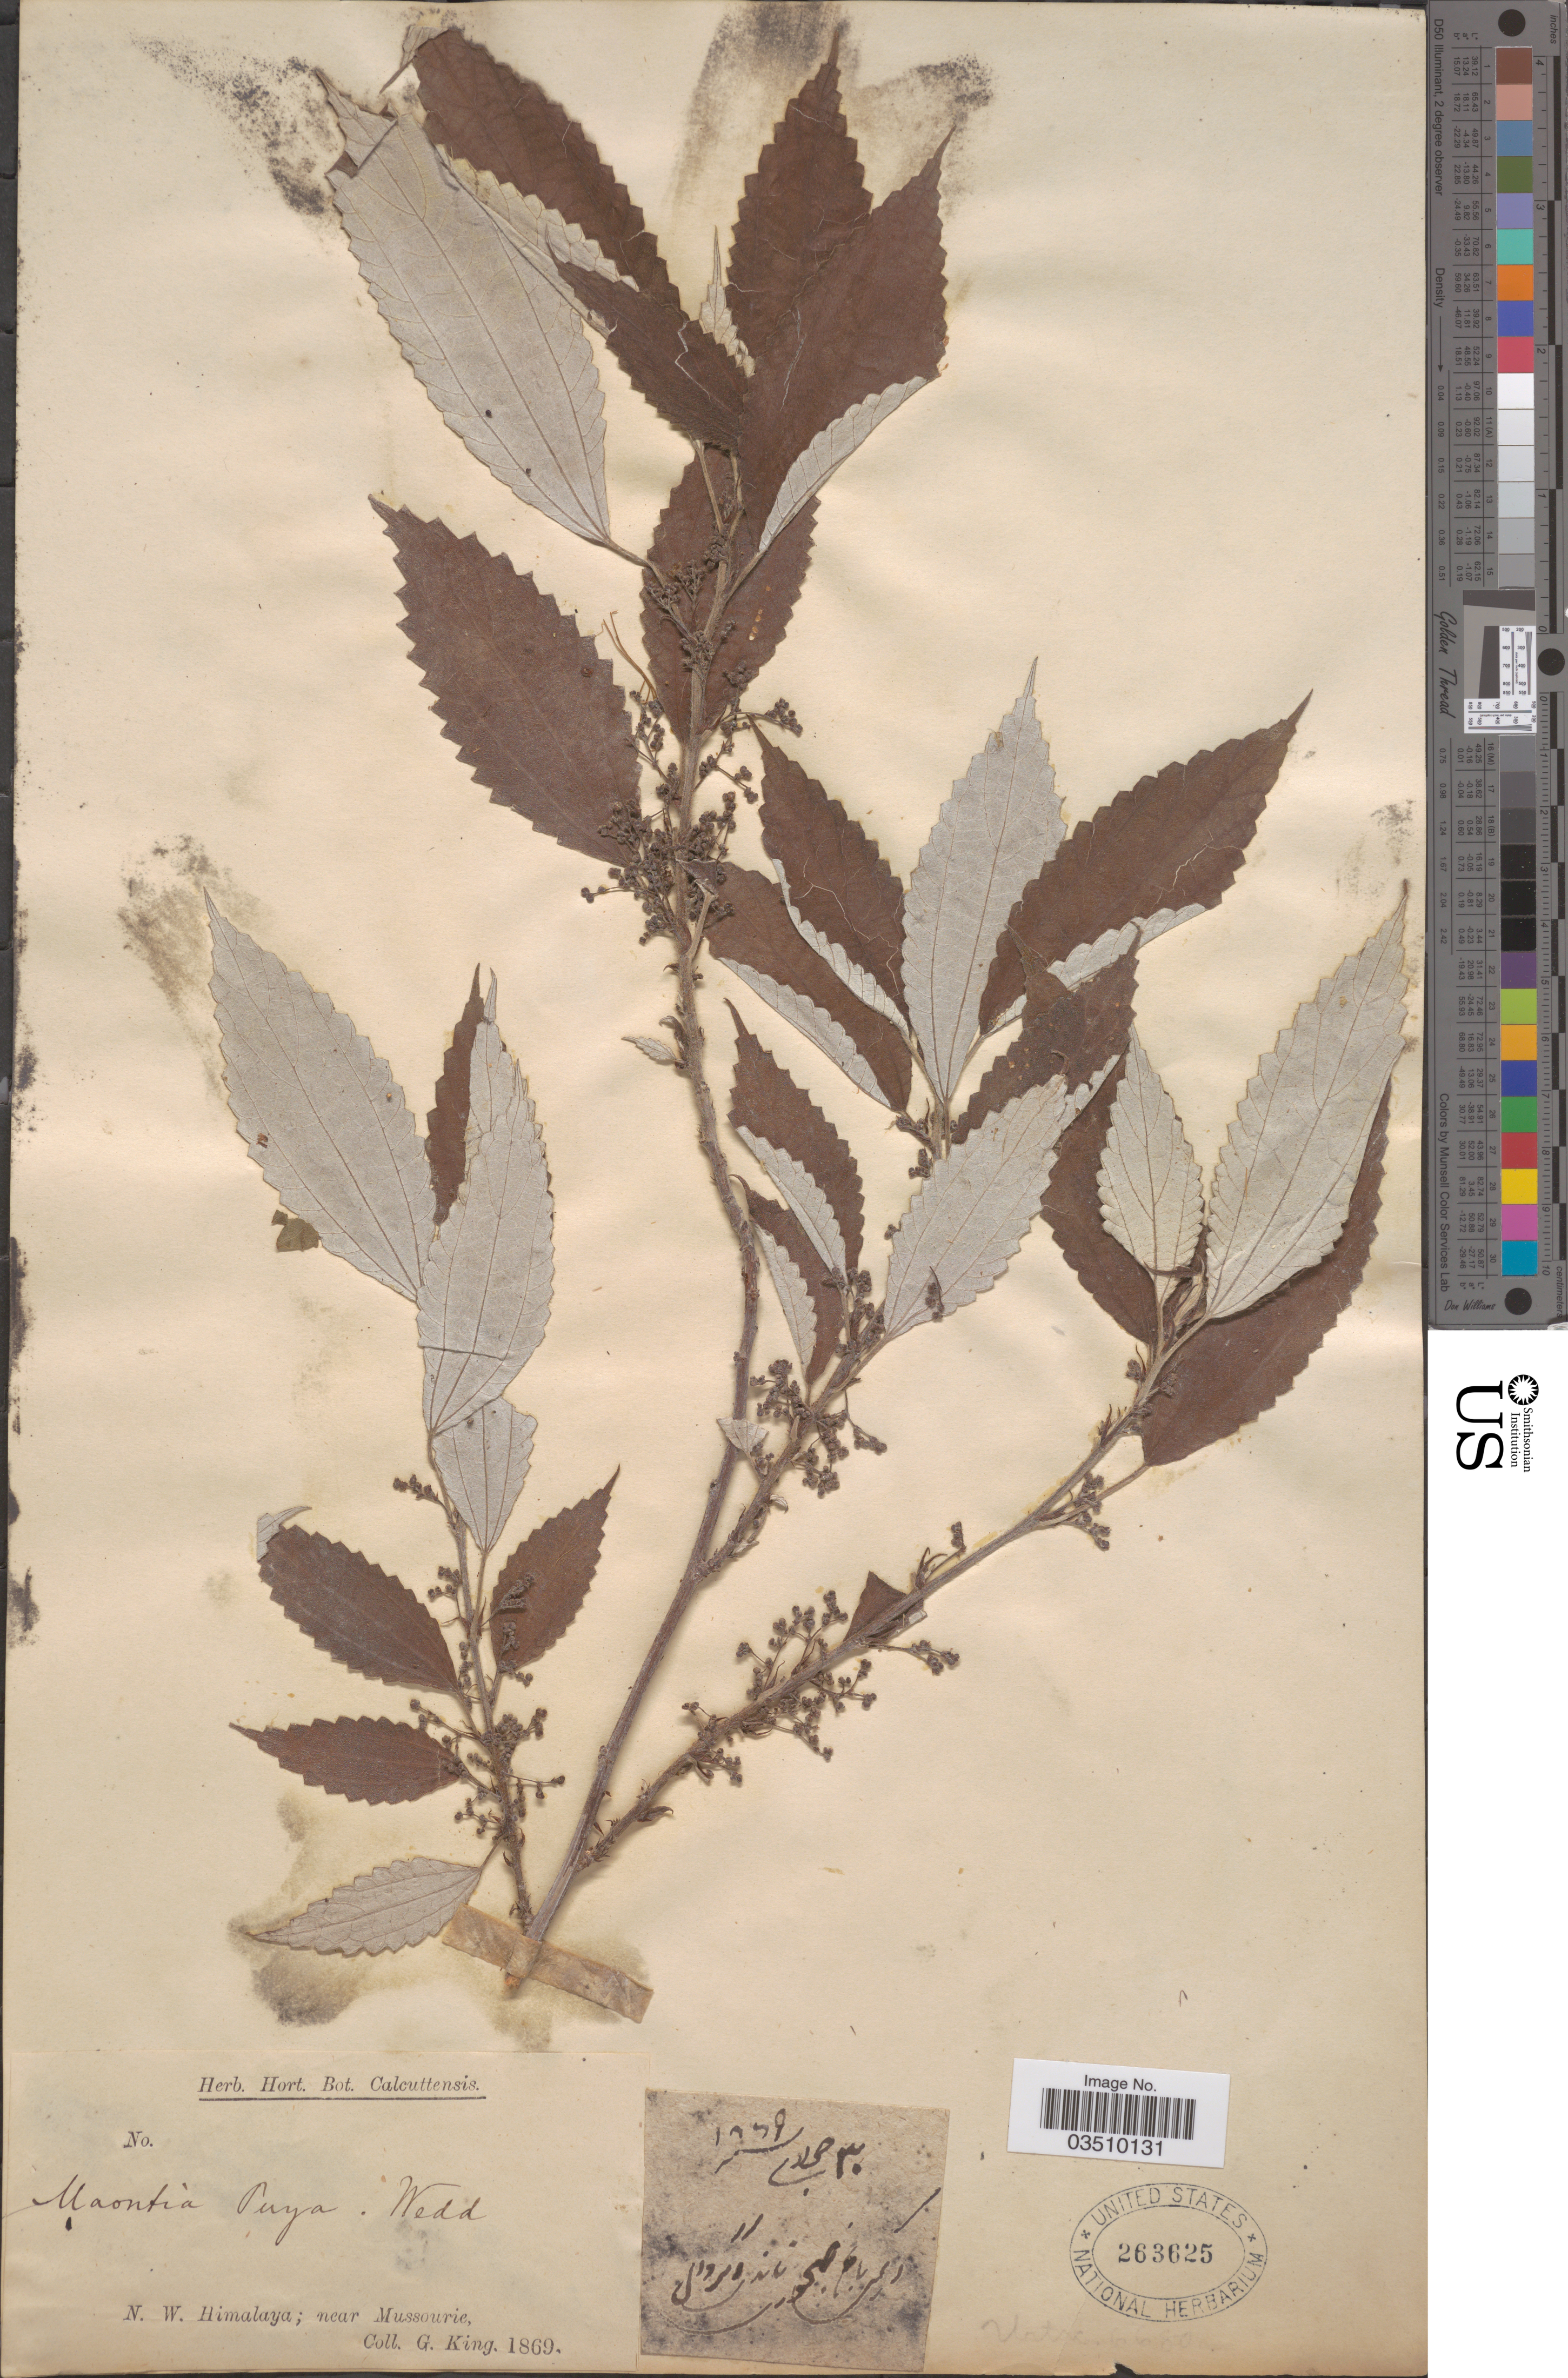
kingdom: Plantae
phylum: Tracheophyta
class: Magnoliopsida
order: Rosales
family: Urticaceae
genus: Maoutia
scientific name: Maoutia puya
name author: Wedd.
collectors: G. King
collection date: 1869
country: India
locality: N. W. Himalaya; near Mussourie.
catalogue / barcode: US 263625